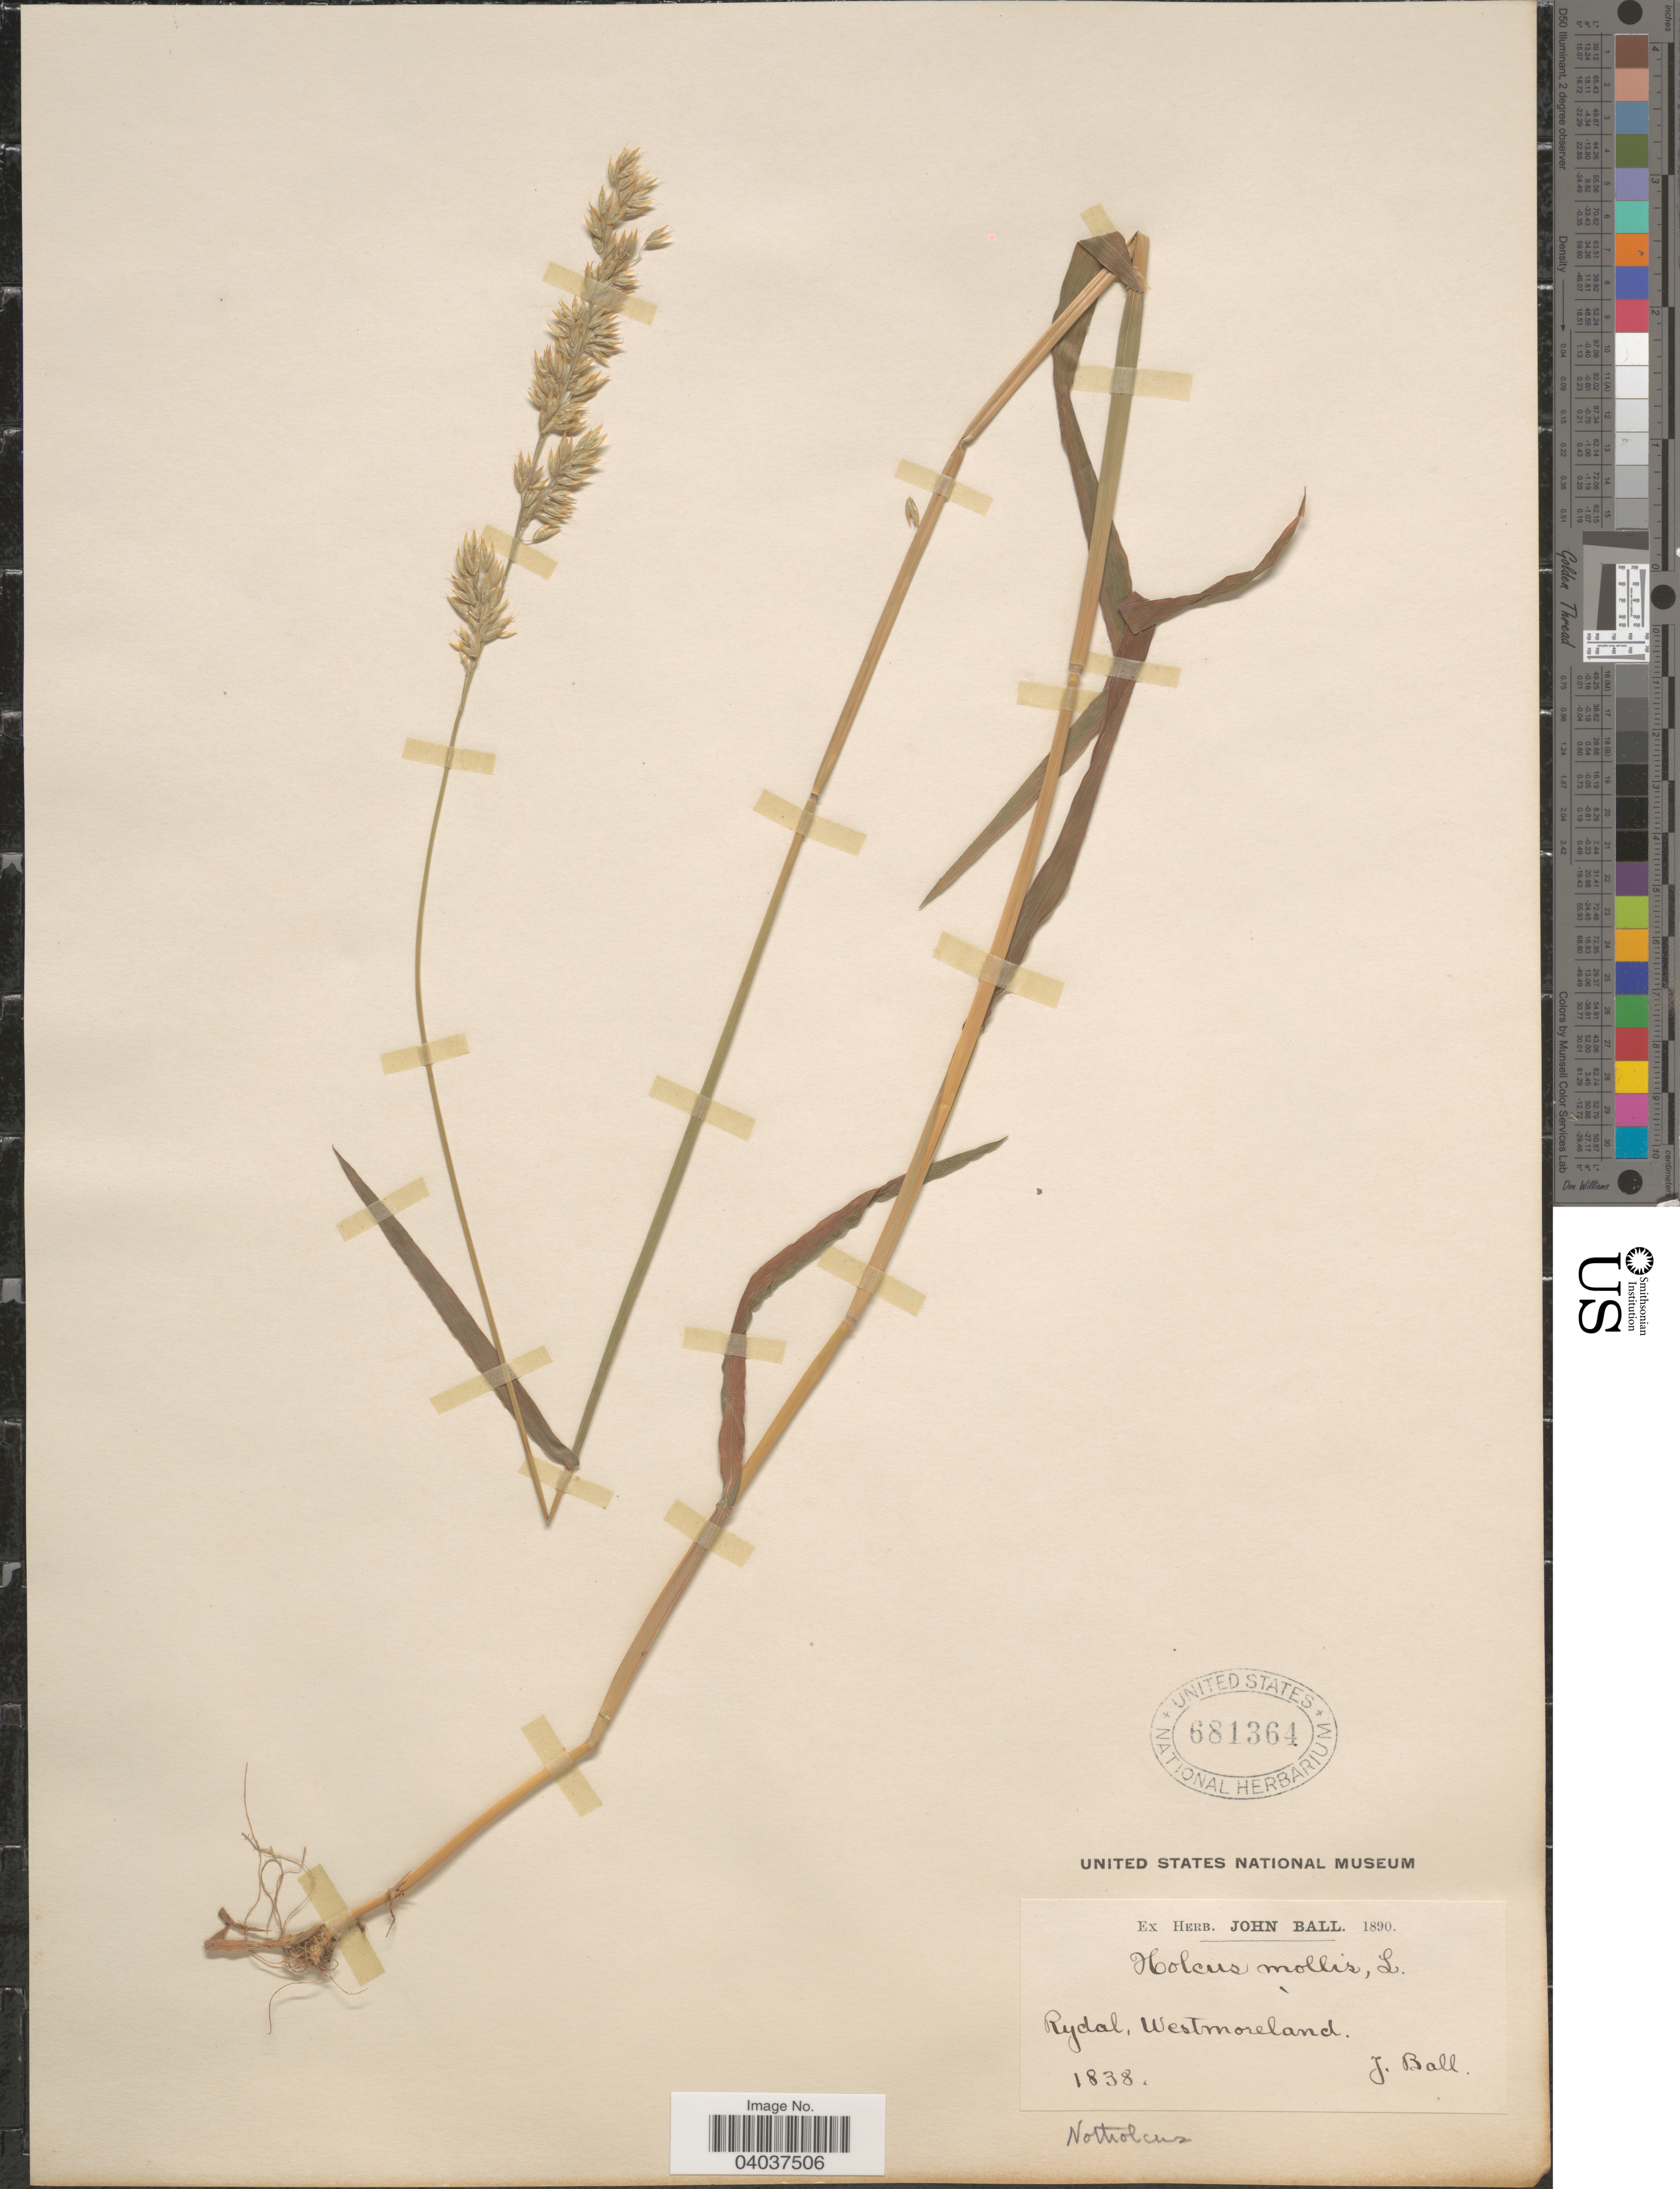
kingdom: Plantae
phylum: Tracheophyta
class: Liliopsida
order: Poales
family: Poaceae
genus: Holcus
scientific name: Holcus mollis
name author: L.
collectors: J. Ball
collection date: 1838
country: Jamaica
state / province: Westmoreland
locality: Rydal.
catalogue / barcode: US 681364